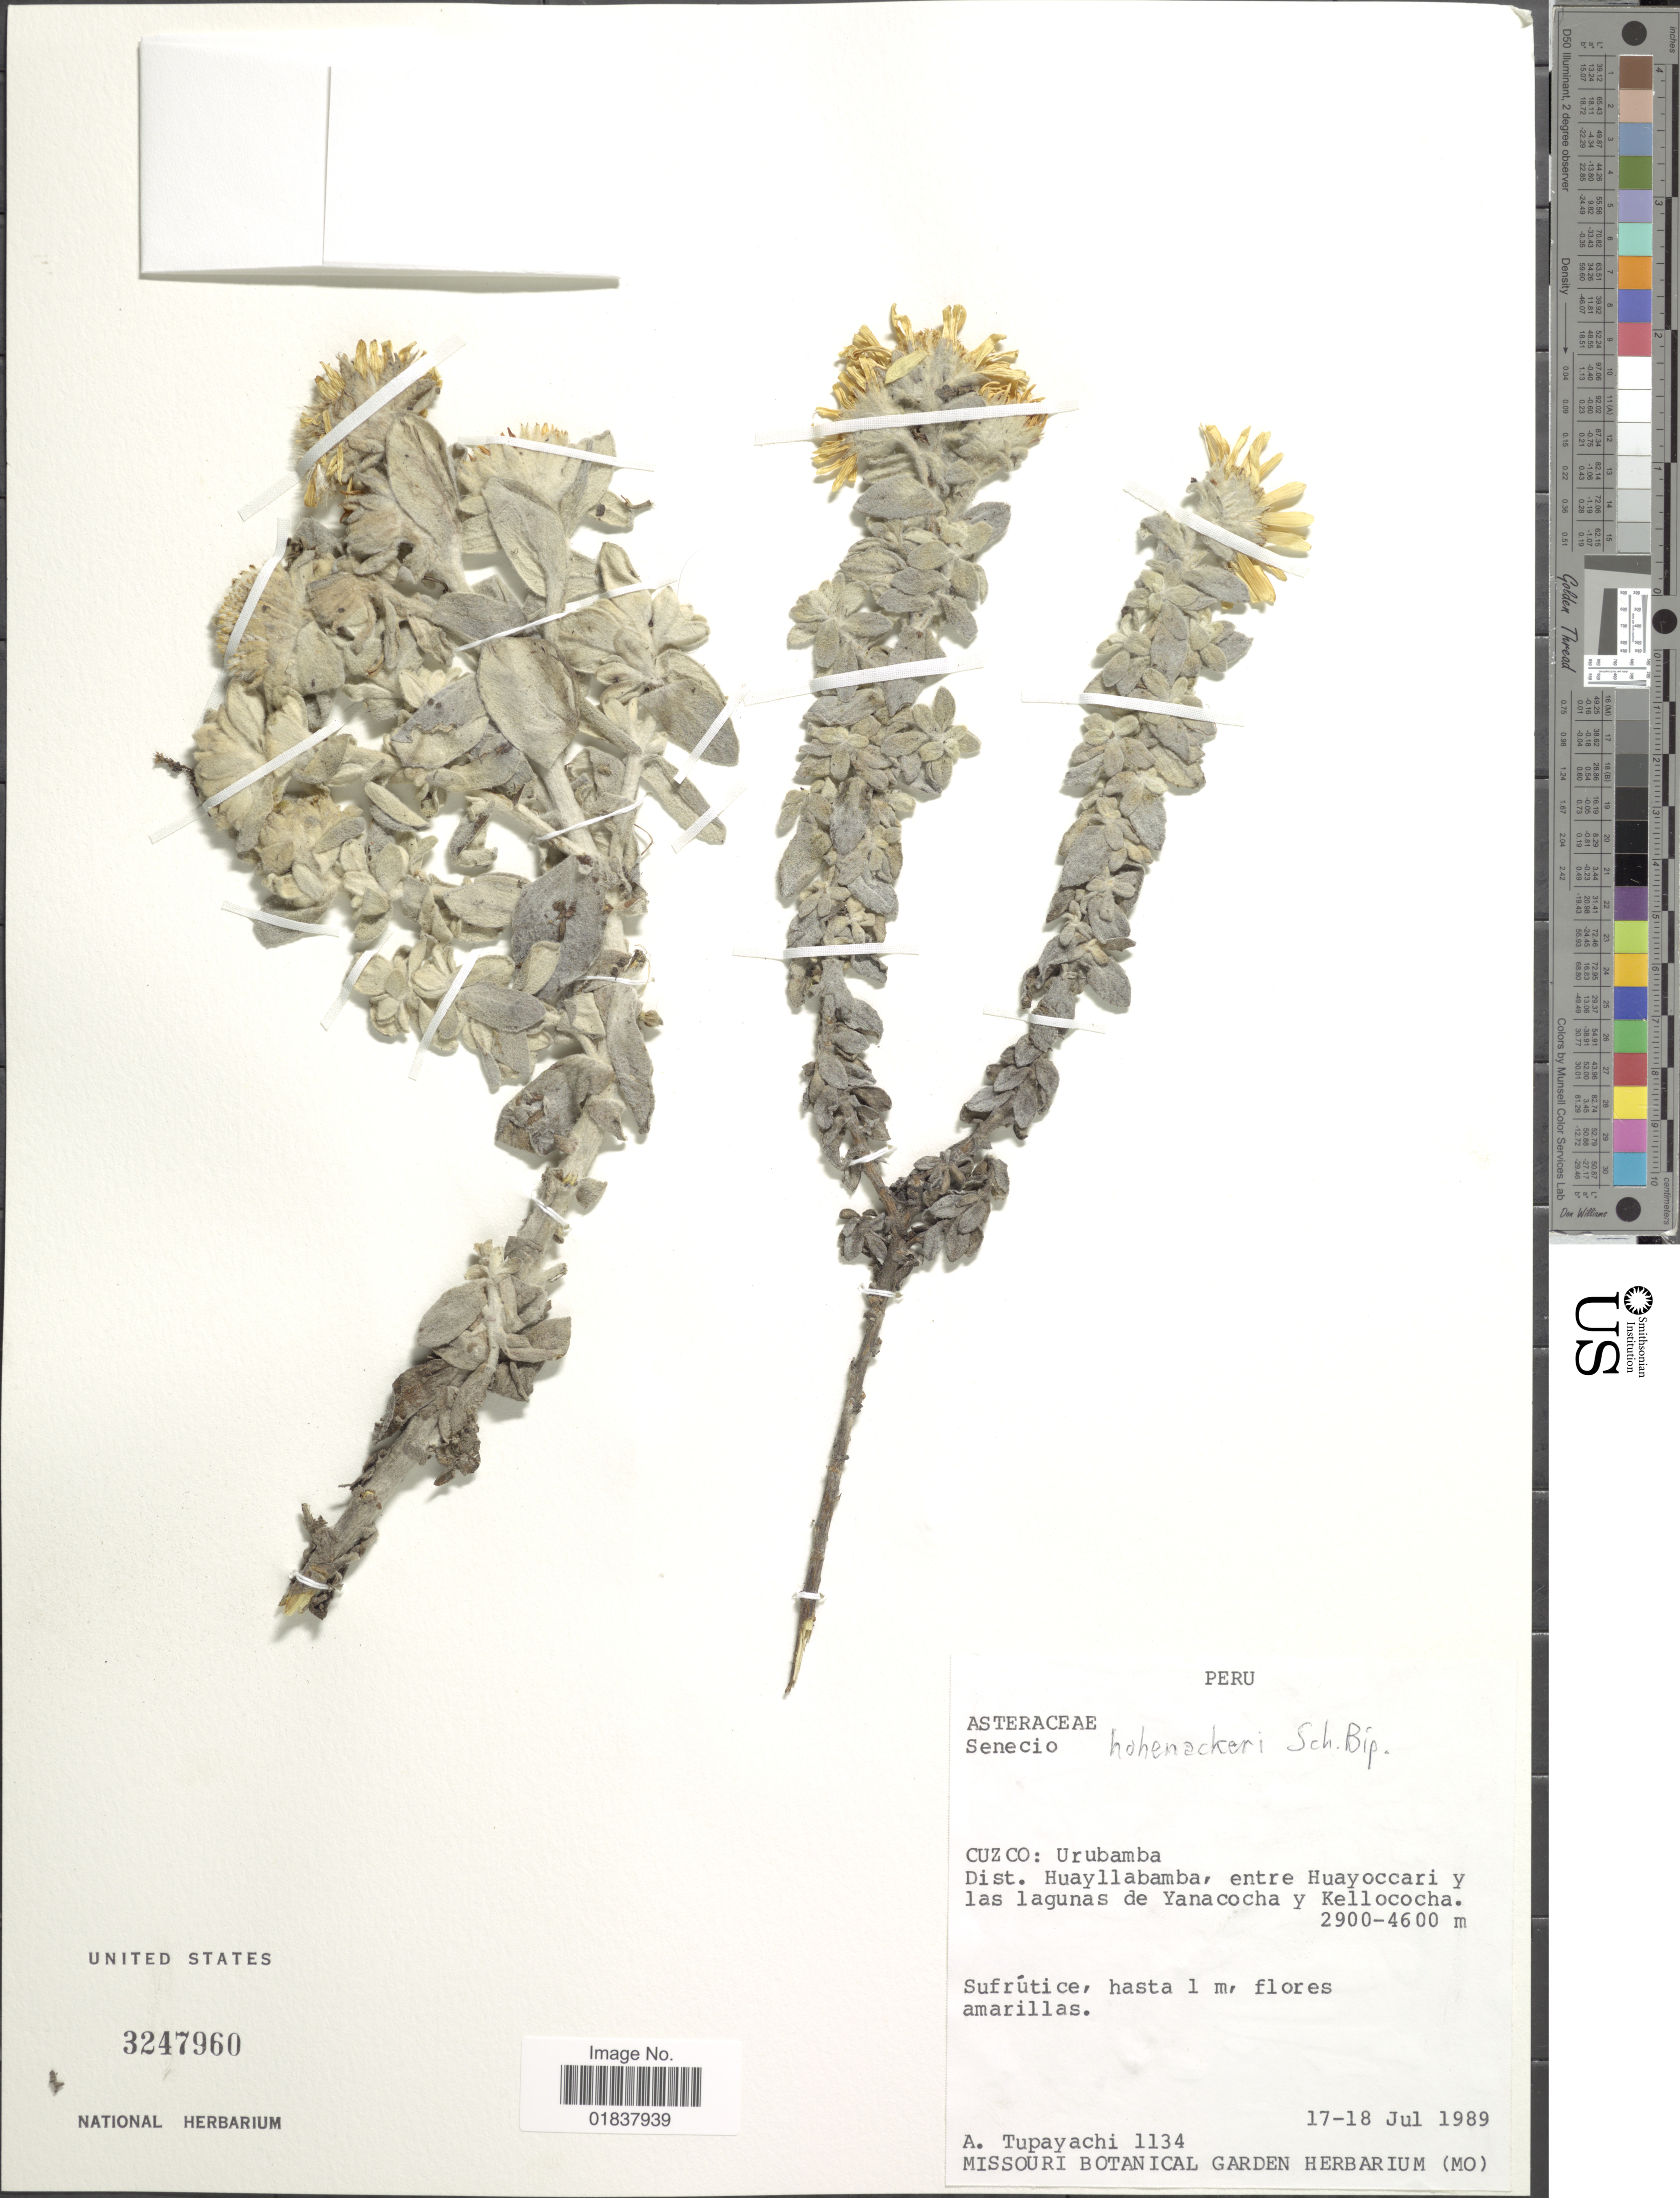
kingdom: Plantae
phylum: Tracheophyta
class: Magnoliopsida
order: Asterales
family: Asteraceae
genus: Senecio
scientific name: Senecio hohenackeri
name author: Sch. Bip.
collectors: A. Tupayachi H.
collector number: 1134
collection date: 1989-07-17/1989-07-18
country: Peru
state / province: Cusco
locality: Urubamba, Dist. Huayllabamba, entre Huayoccari y las lagunas de Yanacocha y Kellococha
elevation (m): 2900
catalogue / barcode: US 3247960